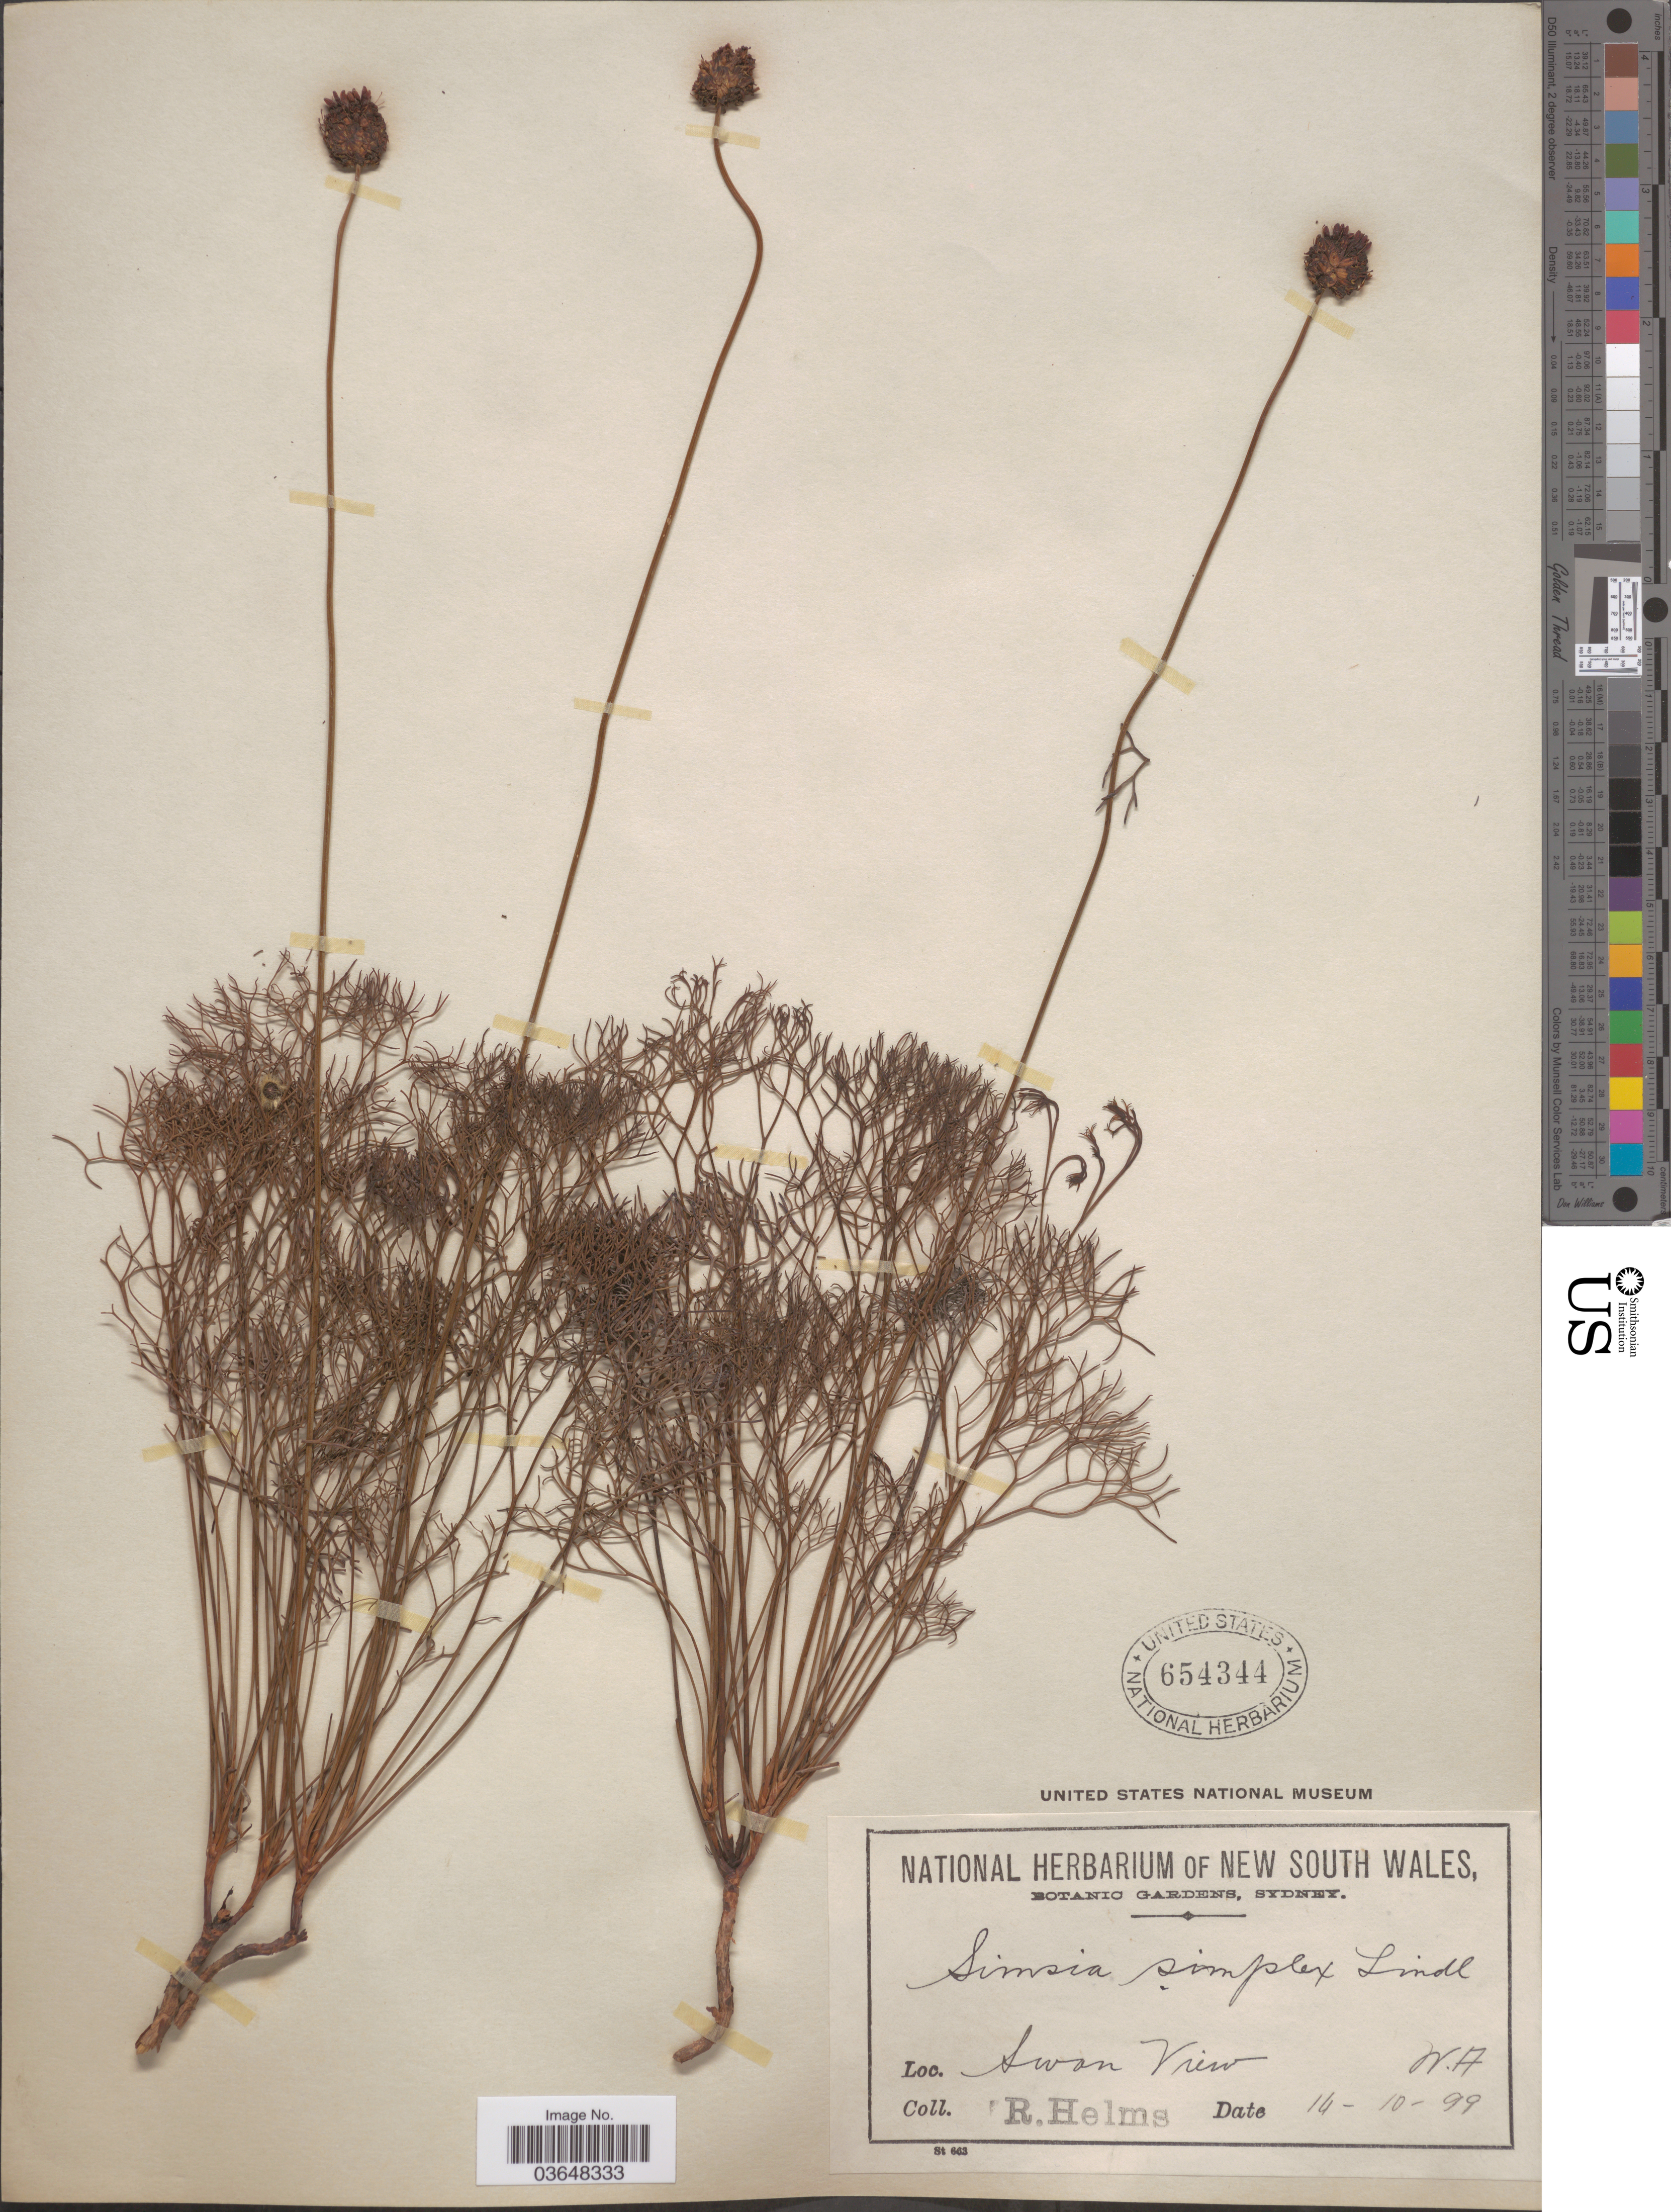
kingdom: Plantae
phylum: Tracheophyta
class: Magnoliopsida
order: Proteales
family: Proteaceae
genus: Stirlingia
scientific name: Stirlingia simplex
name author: Lindl.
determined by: Strong, Mark T., (BOT), Smithsonian Institution - National Museum of Natural History (UNITED STATES)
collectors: R. Helms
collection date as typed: Transcribed d/m/y: 14/10/99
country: Australia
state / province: Western Australia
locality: Swan View.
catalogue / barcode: US 654344